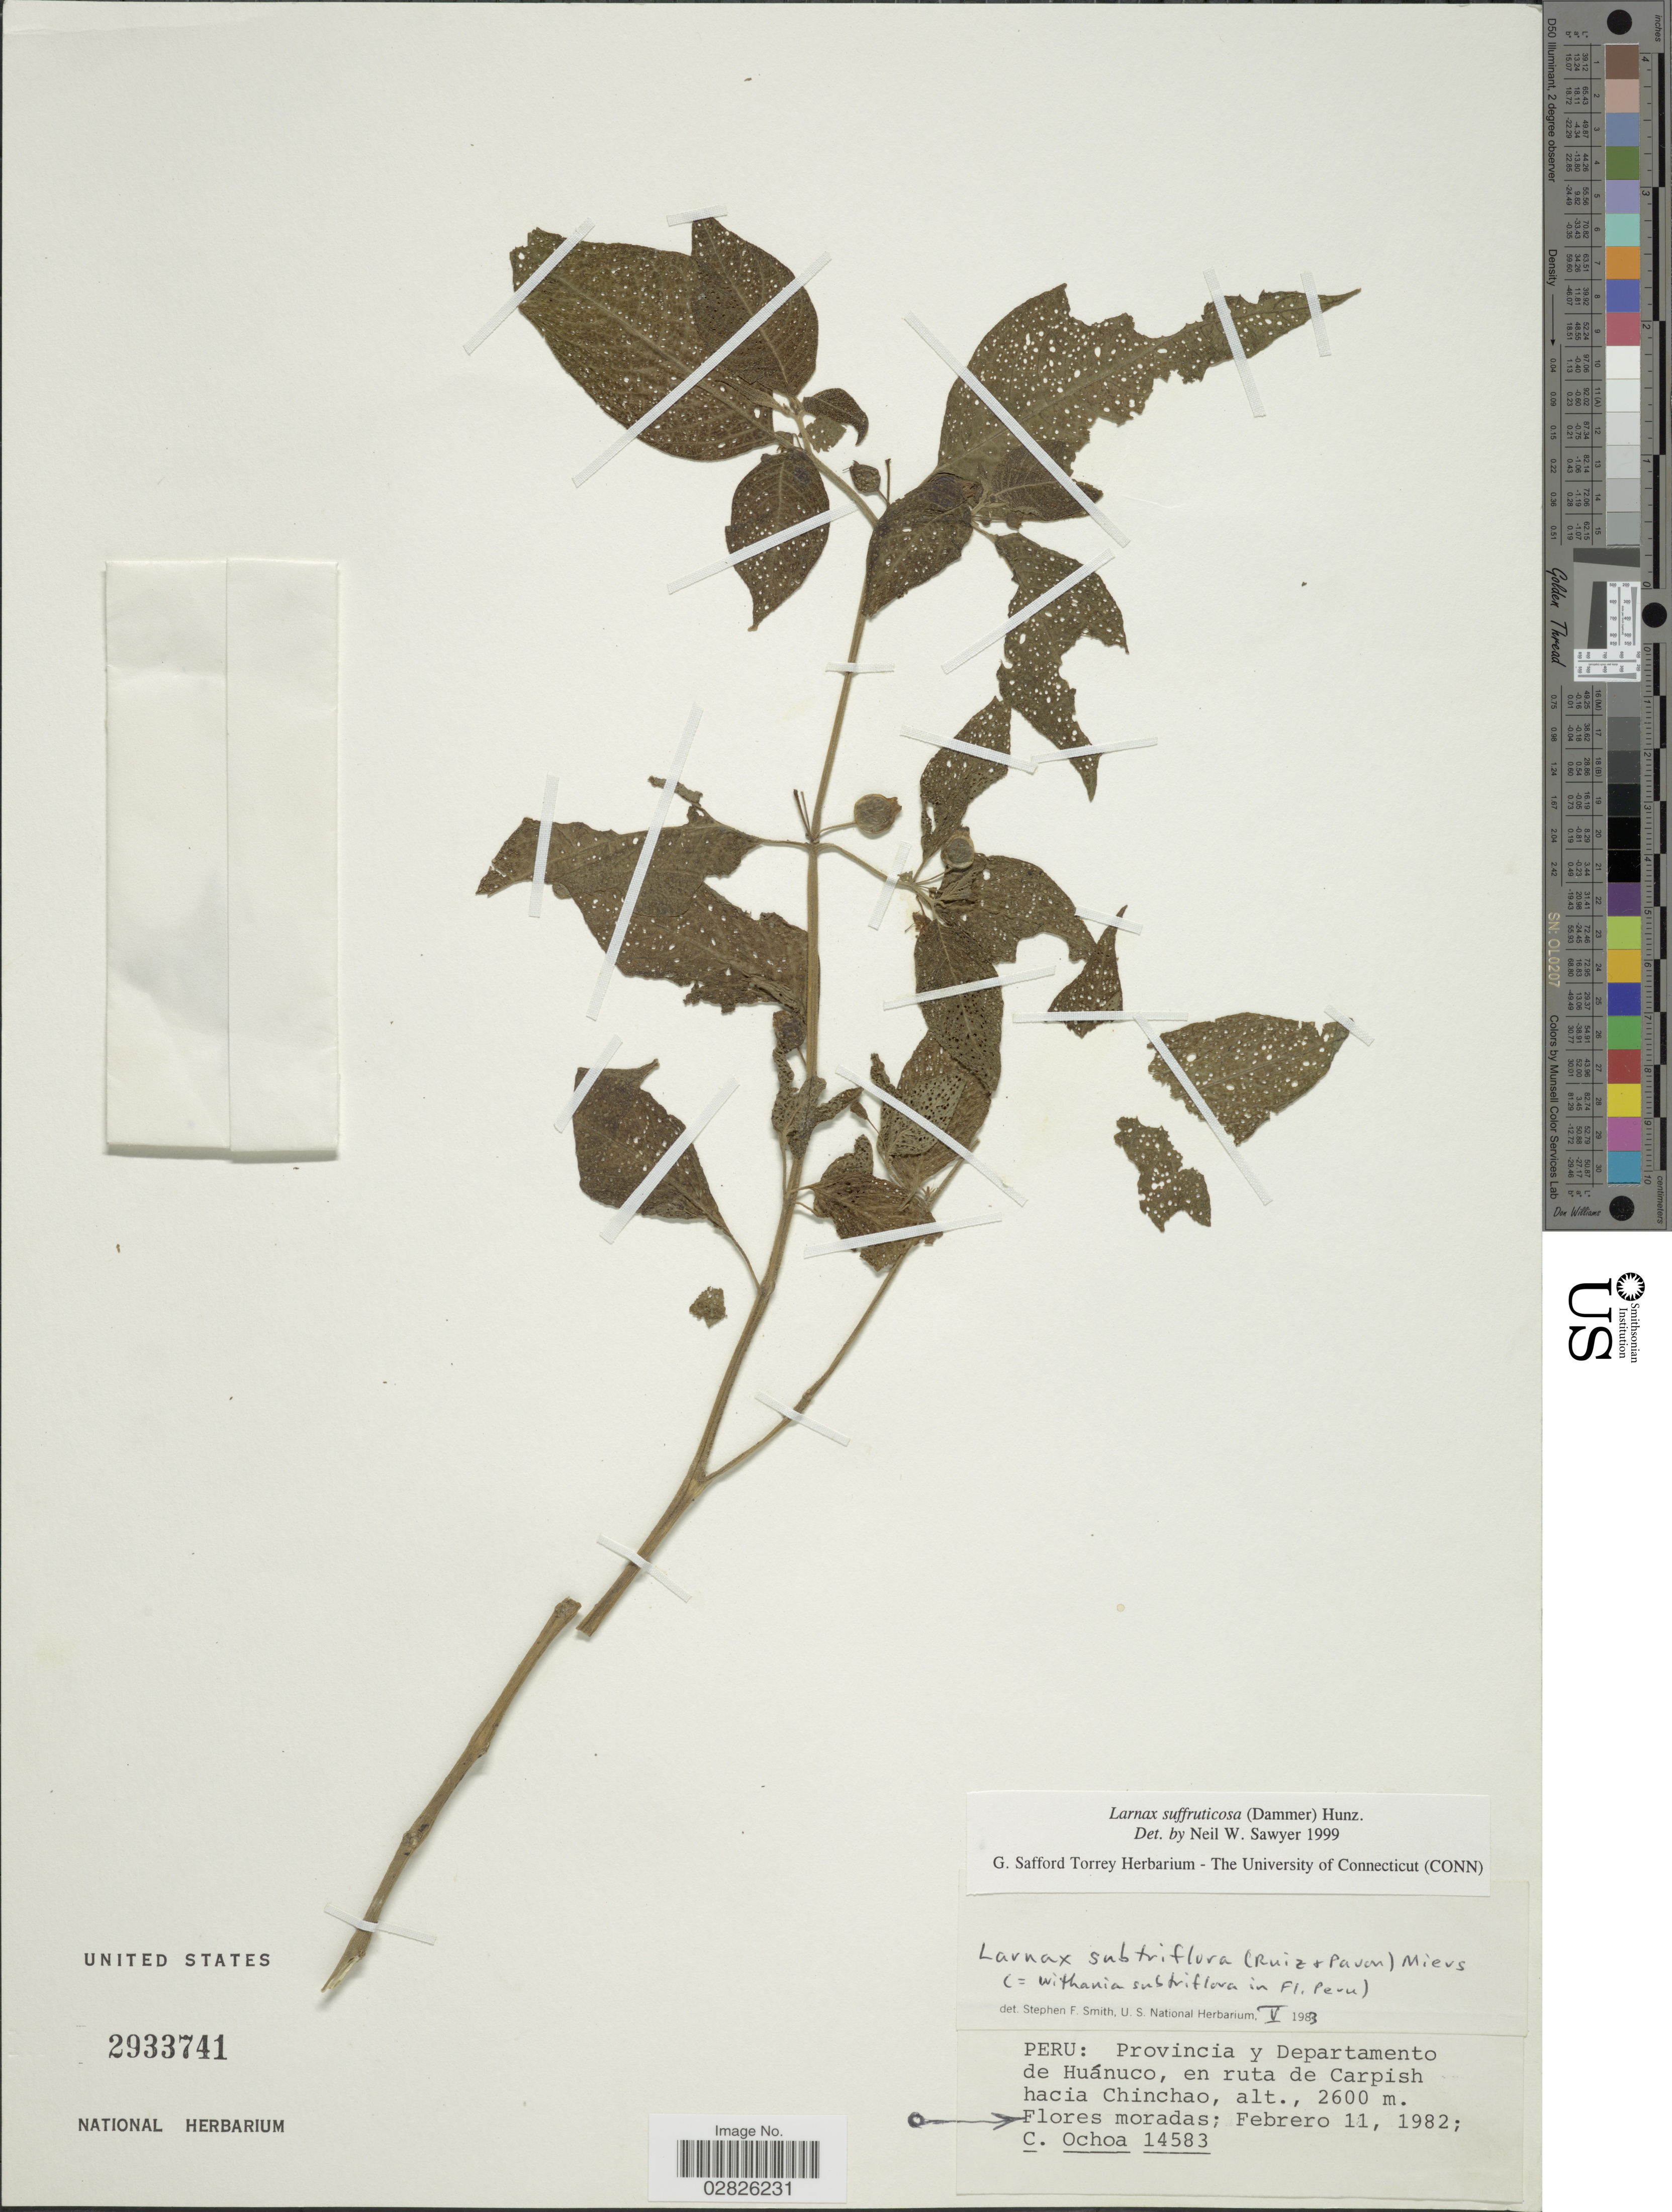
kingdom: Plantae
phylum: Tracheophyta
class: Magnoliopsida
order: Solanales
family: Solanaceae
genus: Quincula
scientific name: Quincula suffruticosa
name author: (Dammer) Hunz.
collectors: C. Ochoa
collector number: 14583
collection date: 1982-02-11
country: Peru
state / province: Huánuco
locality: Provincia y Departamento de Huánuco, en ruta de Carpish hacia Chinchao.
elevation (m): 2600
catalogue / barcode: US 2933741